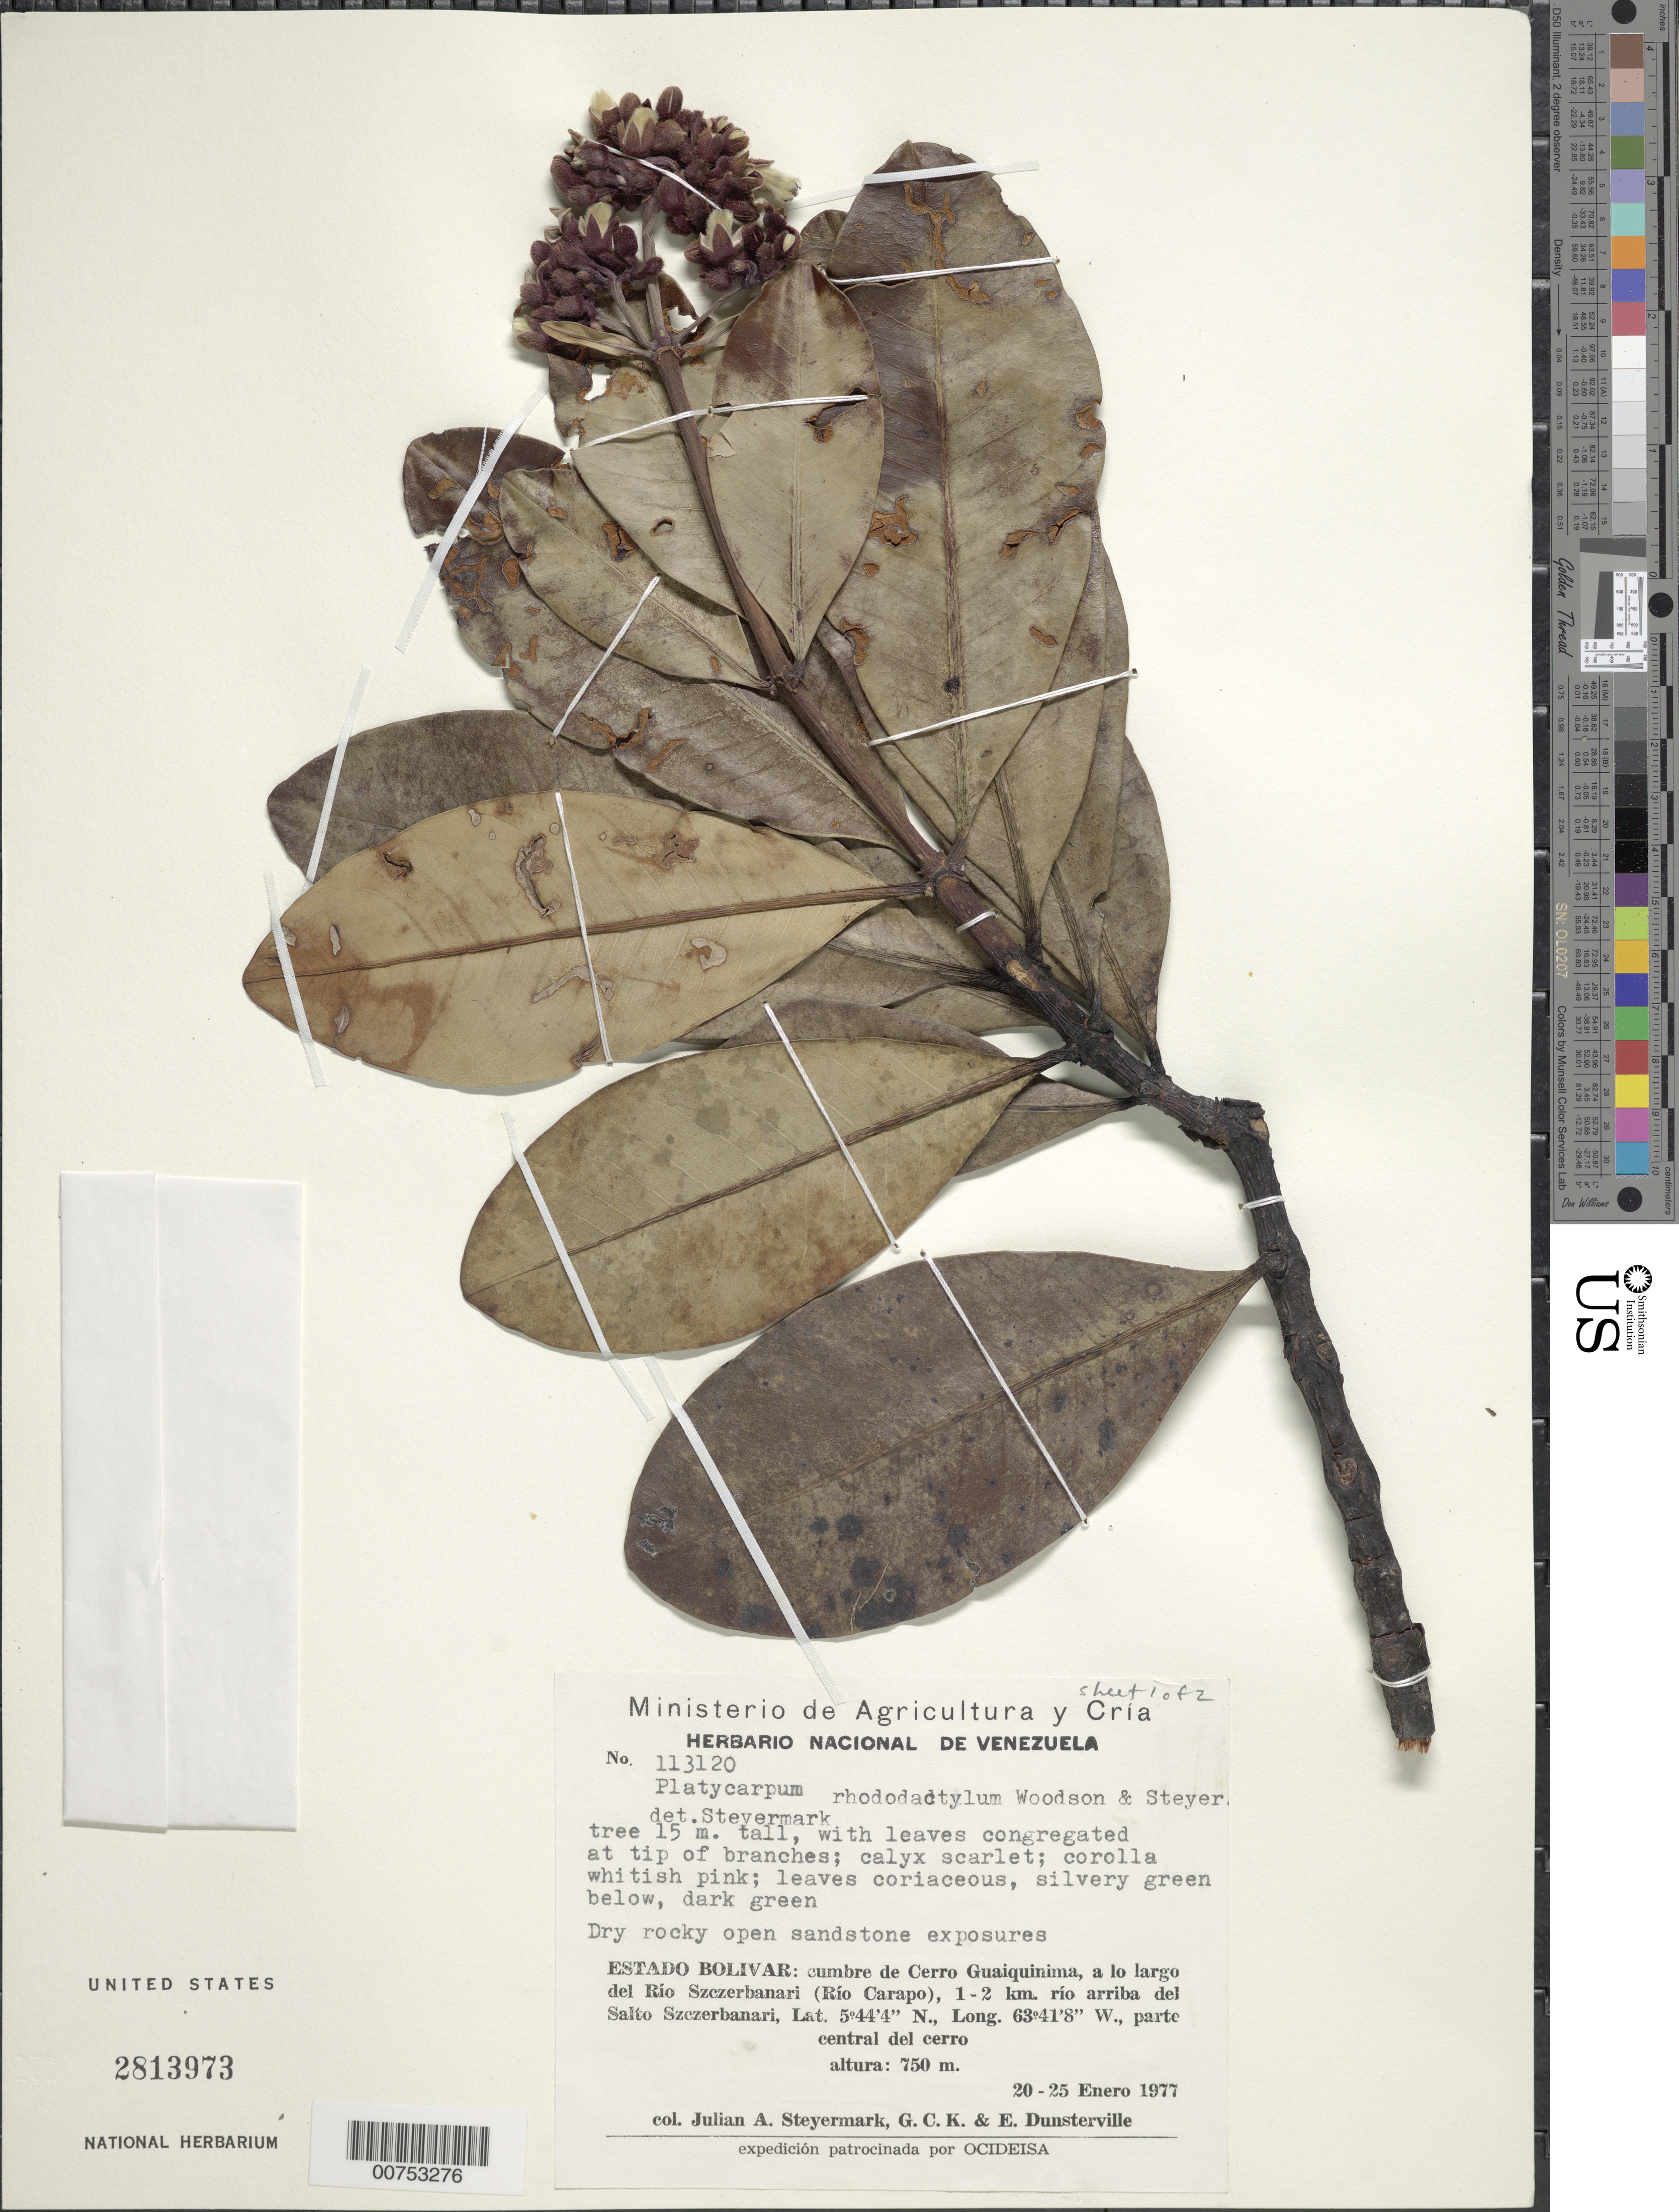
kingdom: Plantae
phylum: Tracheophyta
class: Magnoliopsida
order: Gentianales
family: Rubiaceae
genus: Platycarpum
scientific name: Platycarpum rhododactylum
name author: Woodson & Steyerm.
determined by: Steyermark, Julian A., (VEN)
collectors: J. Steyermark, G. C. K. Dunsterville & E. Dunsterville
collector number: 113120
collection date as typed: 20-Jan-77 to 25-Jan-77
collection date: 1977-01-20/1977-01-25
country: Venezuela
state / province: Bolívar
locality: Cerro Guaiquinima, summit, salto del Río Szczerbanari (Río Carapo), 1-2 km río arriba del Salto Szczerbanari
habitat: Dry rocky open sandstone exposures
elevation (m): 750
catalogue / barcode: US 2813973